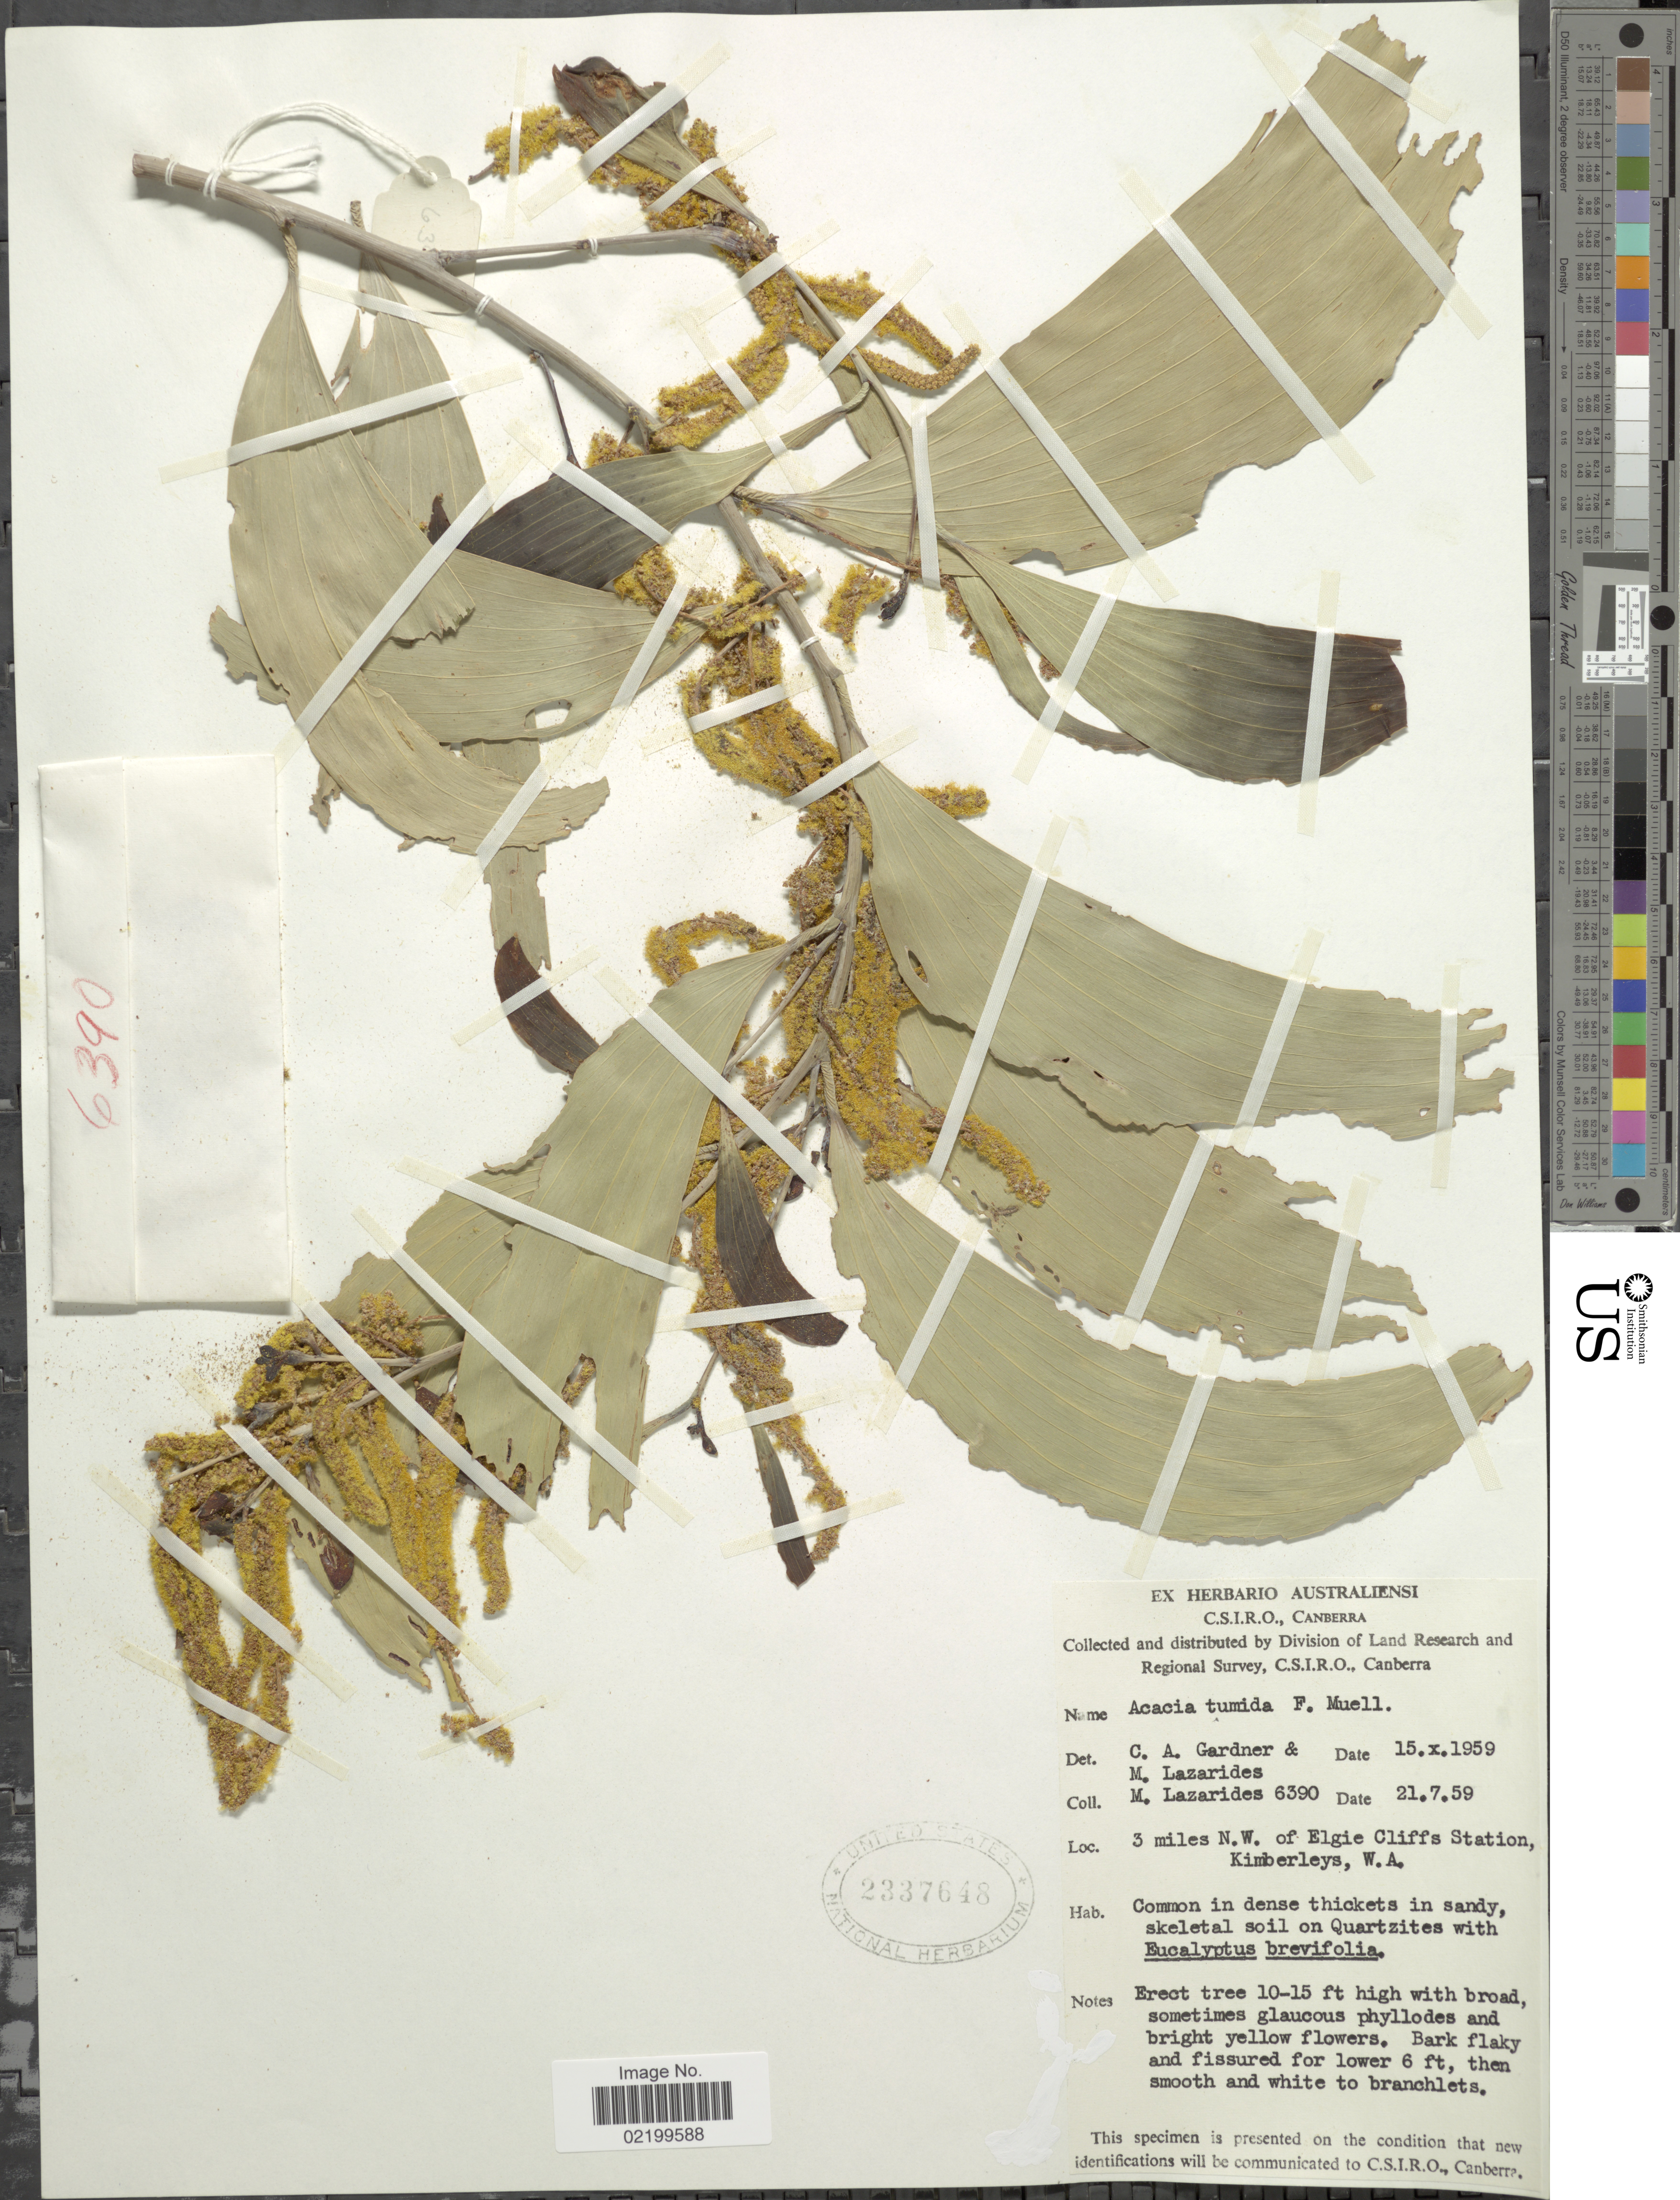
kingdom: Plantae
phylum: Tracheophyta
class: Magnoliopsida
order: Fabales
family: Fabaceae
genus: Acacia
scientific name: Acacia tumida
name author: Benth.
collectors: M. Lazarides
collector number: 6390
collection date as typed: Transcribed d/m/y: 21/7/59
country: Australia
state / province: Western Australia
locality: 3 miles NW of Elgie Cliffs Station Kimberley, W.A.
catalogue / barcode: US 2337648